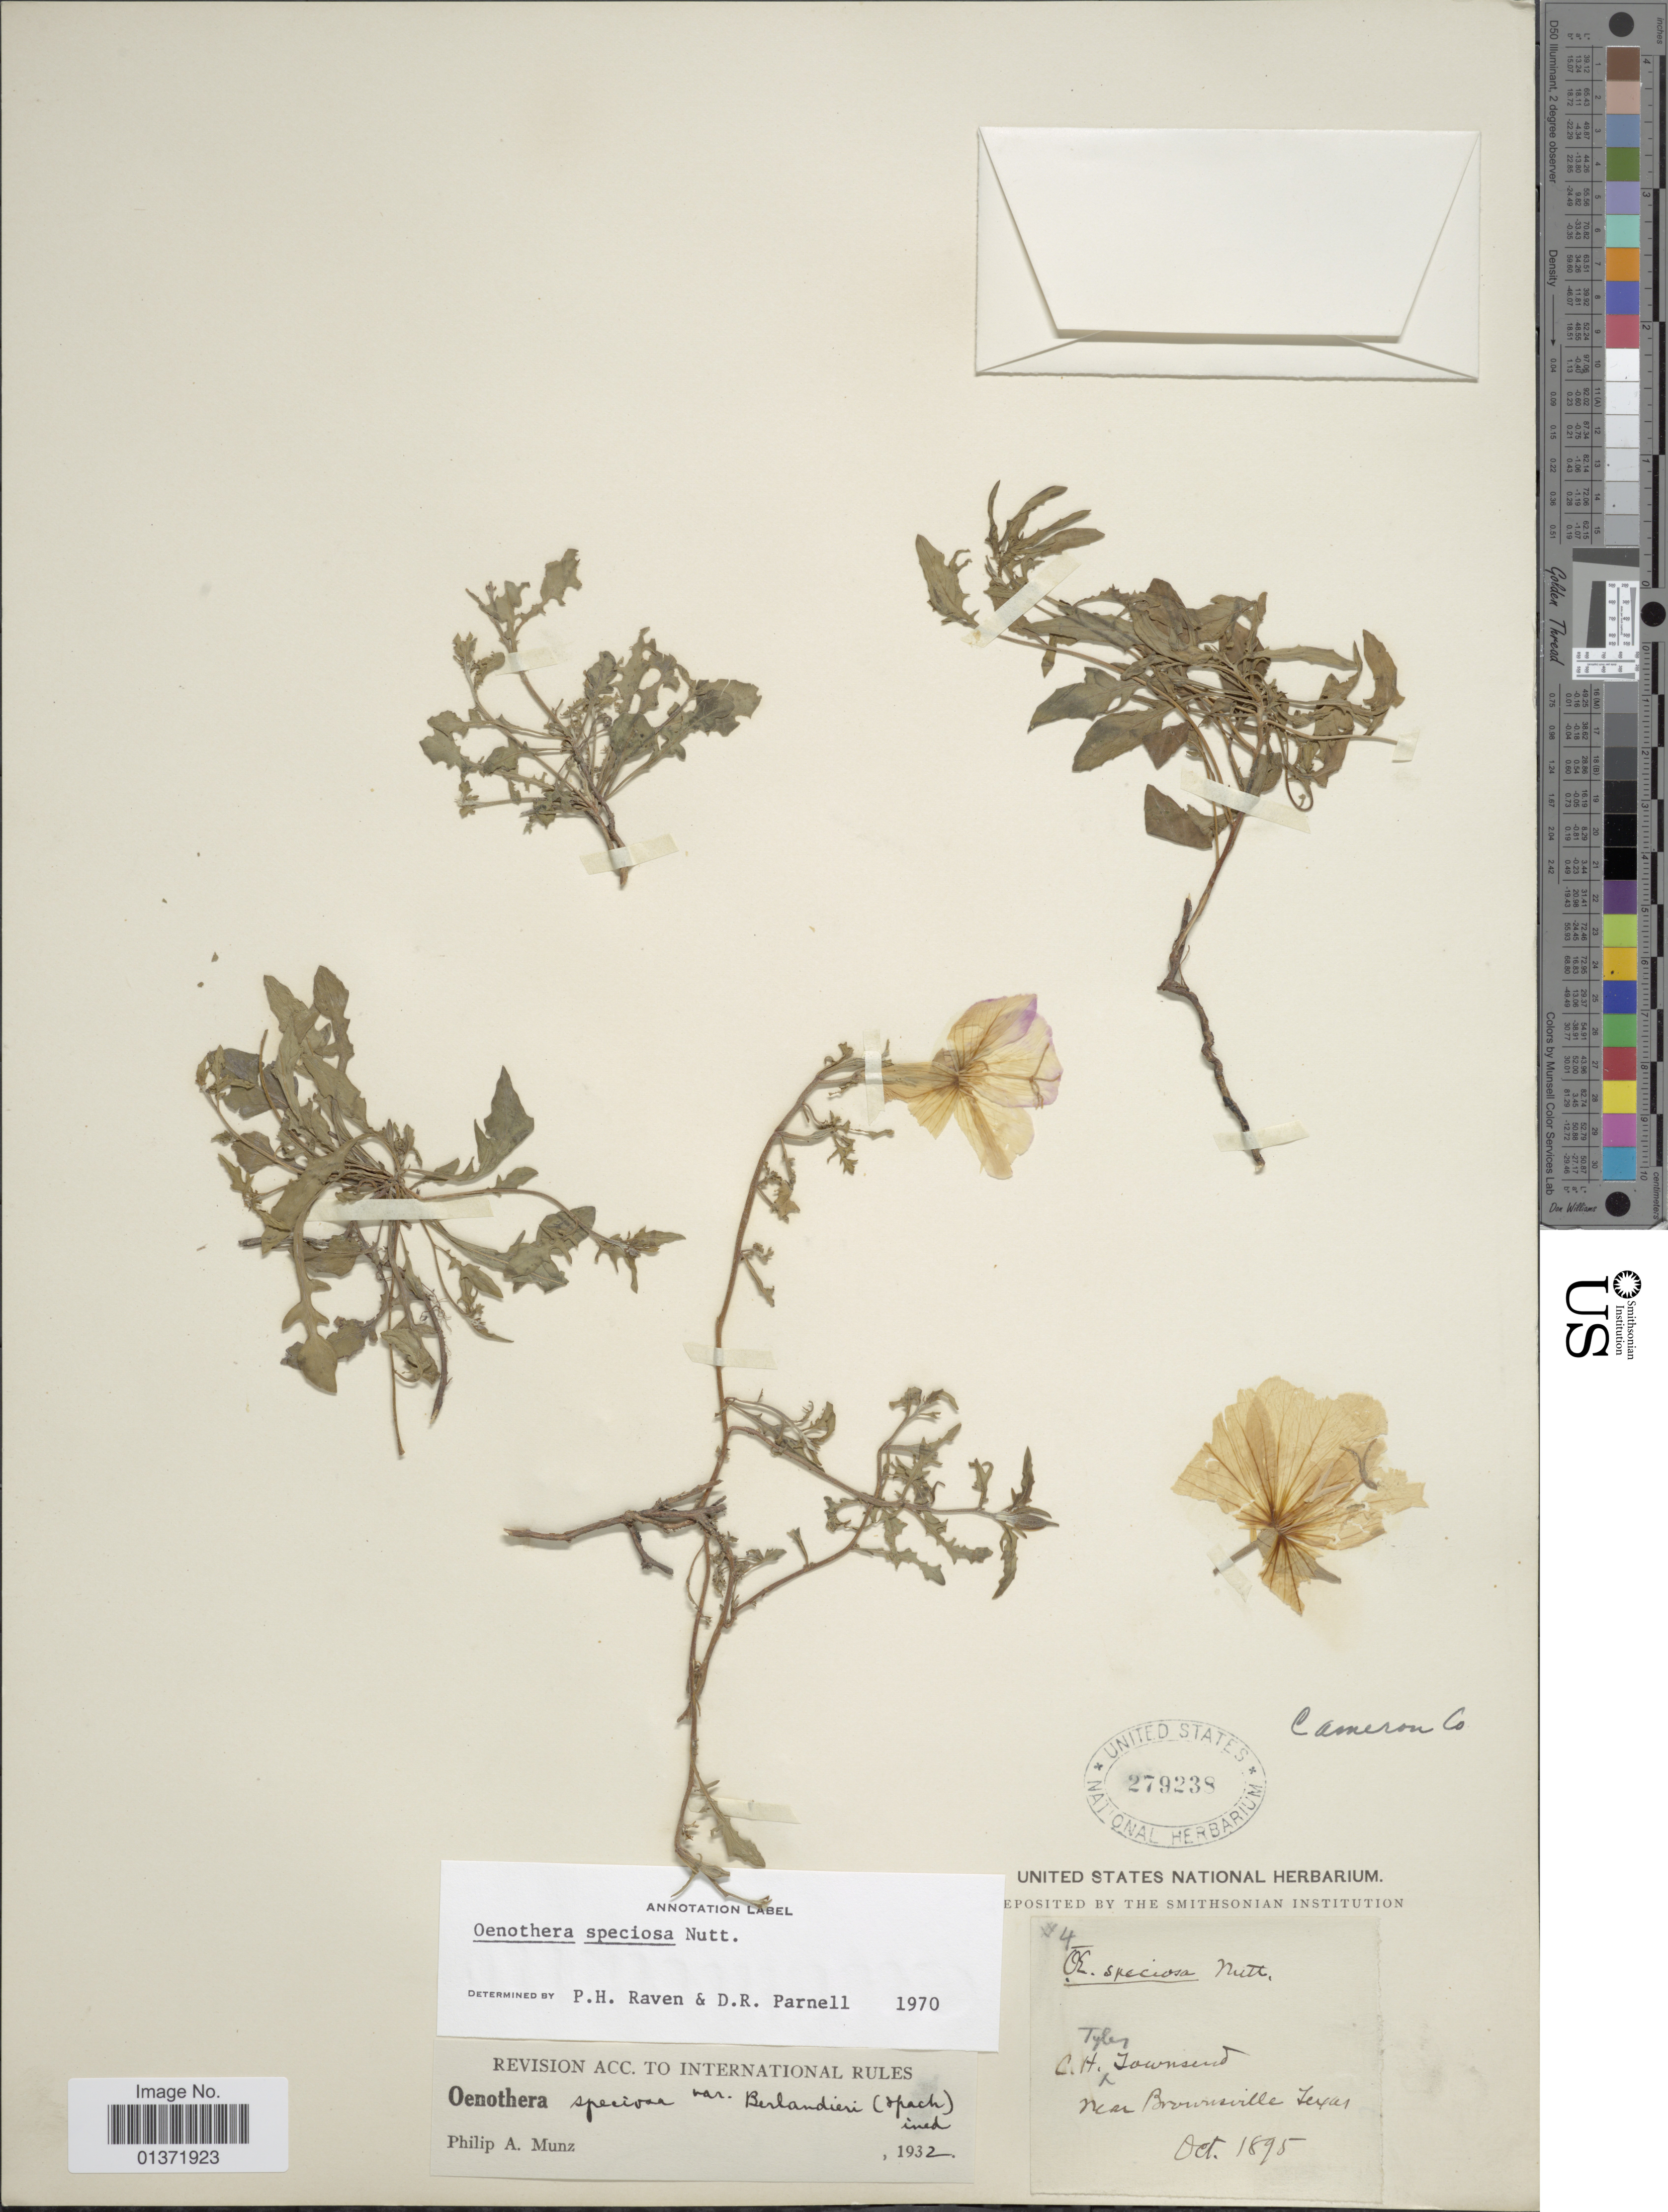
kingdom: Plantae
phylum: Tracheophyta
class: Magnoliopsida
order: Myrtales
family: Onagraceae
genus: Oenothera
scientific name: Oenothera speciosa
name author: Nutt.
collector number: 4?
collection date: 1895-10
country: United States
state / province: Texas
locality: Near Brownsville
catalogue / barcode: US 279238